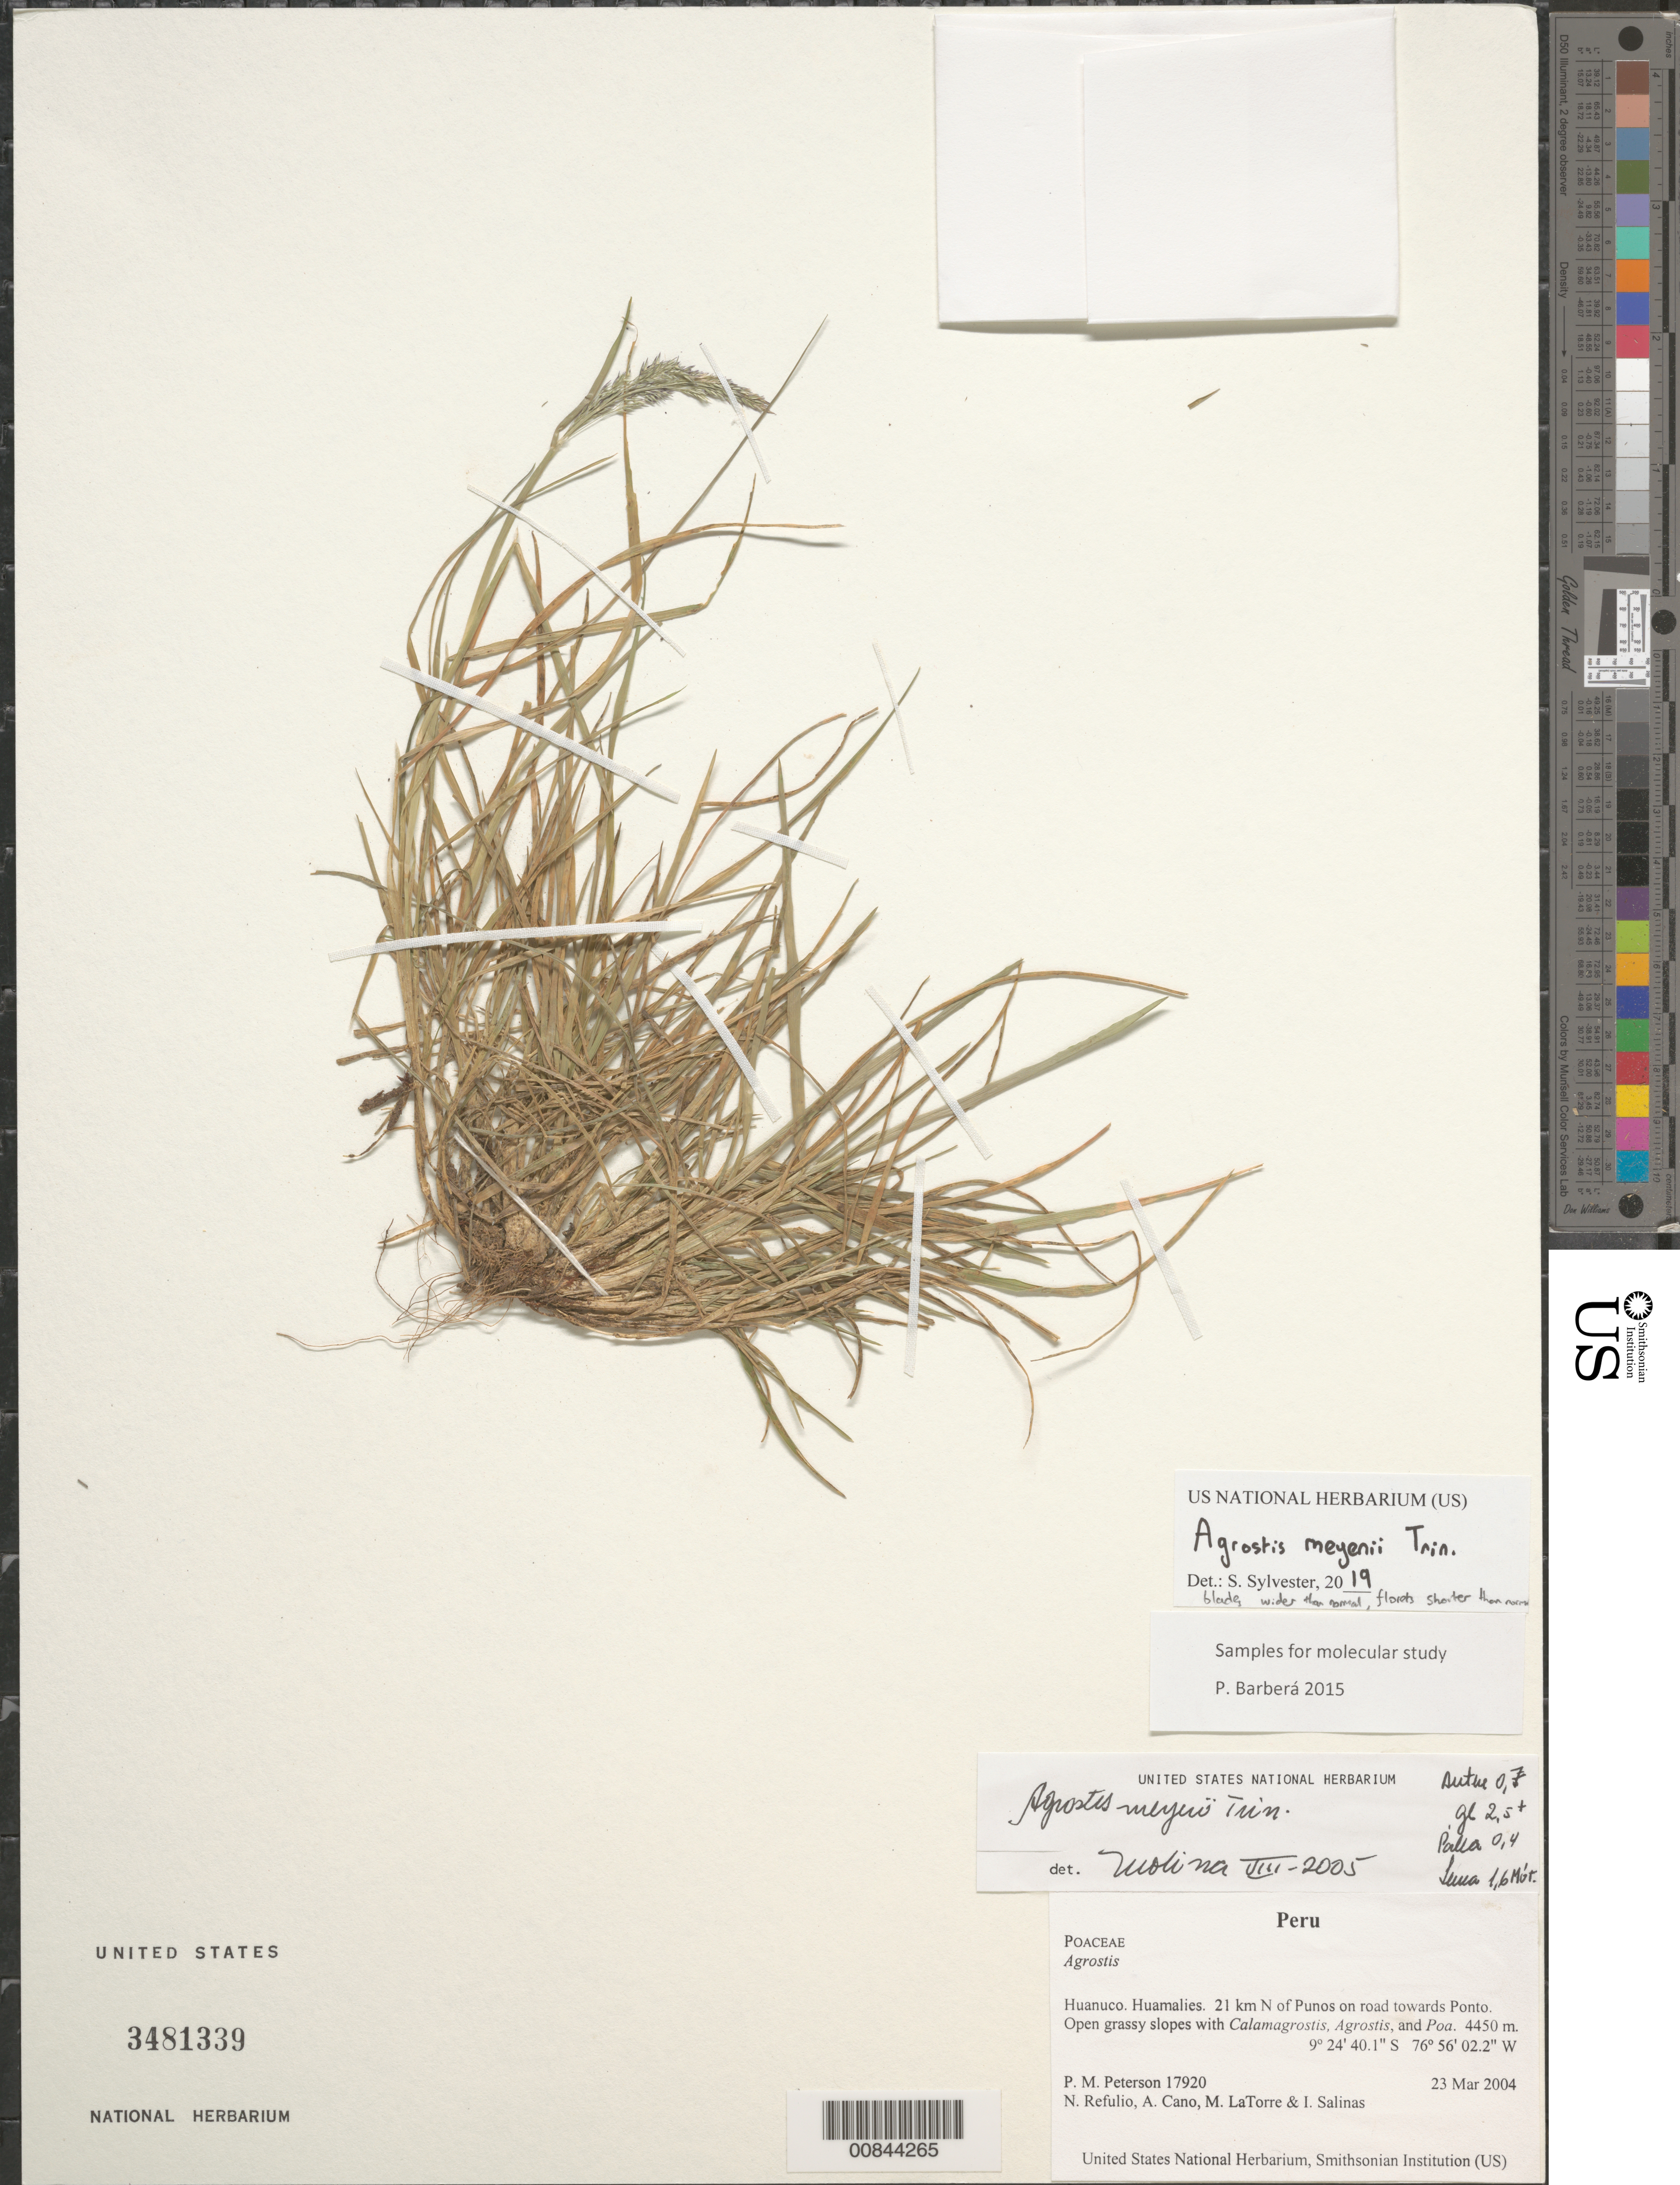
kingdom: Plantae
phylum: Tracheophyta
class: Liliopsida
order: Poales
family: Poaceae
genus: Agrostis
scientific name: Agrostis meyenii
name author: Trin.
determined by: Molina, Ana M. de R.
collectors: P. M. Peterson, N. Refulio-Rodríguez, A. Cano, M. Torre & I. Salinas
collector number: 17920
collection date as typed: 23 Mar 2004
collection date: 2004-03-23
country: Peru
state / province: Huánuco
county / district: Huamalies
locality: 21 km N of Punos on road towards Ponto. Open grassy slopes with Calamagrostis, Agrostis, and Poa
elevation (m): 4450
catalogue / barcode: US 3481339